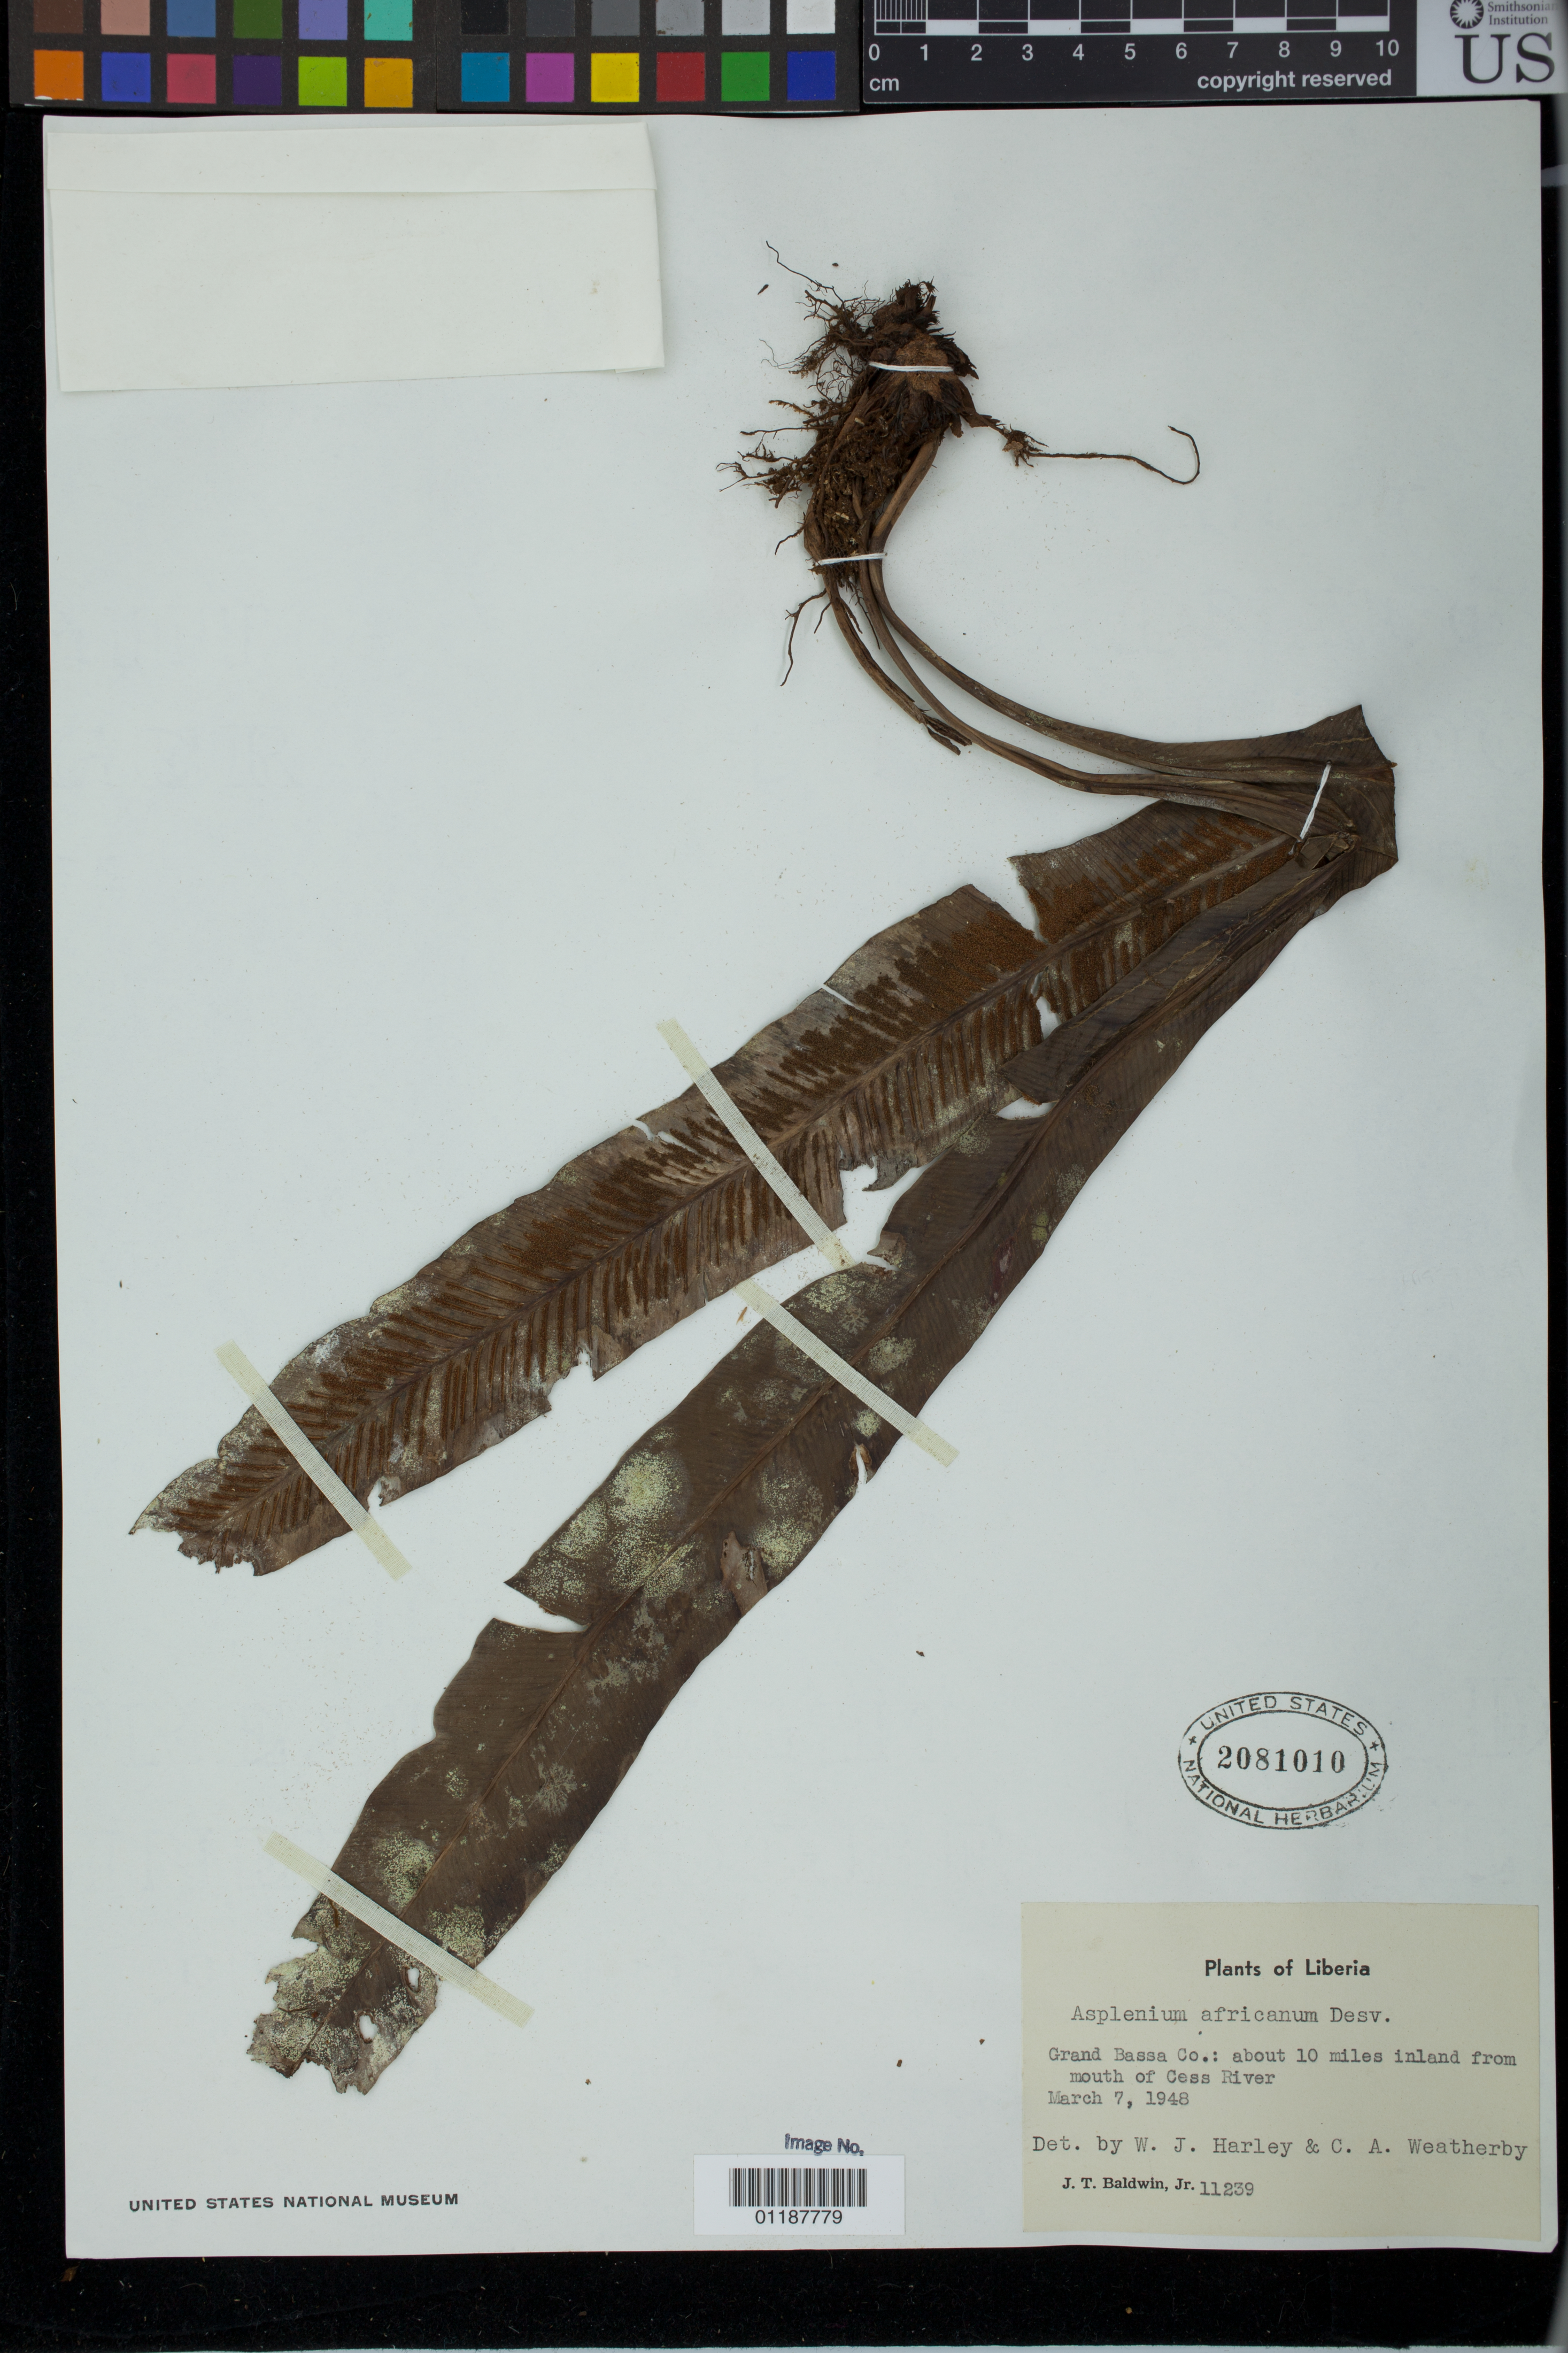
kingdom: Plantae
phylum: Tracheophyta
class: Polypodiopsida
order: Polypodiales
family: Aspleniaceae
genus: Asplenium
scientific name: Asplenium africanum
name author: Desv.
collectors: J. T. Baldwin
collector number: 11239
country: Liberia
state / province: Grand Bassa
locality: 10 mi. inland from mouth of Cess River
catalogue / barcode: US 2081010